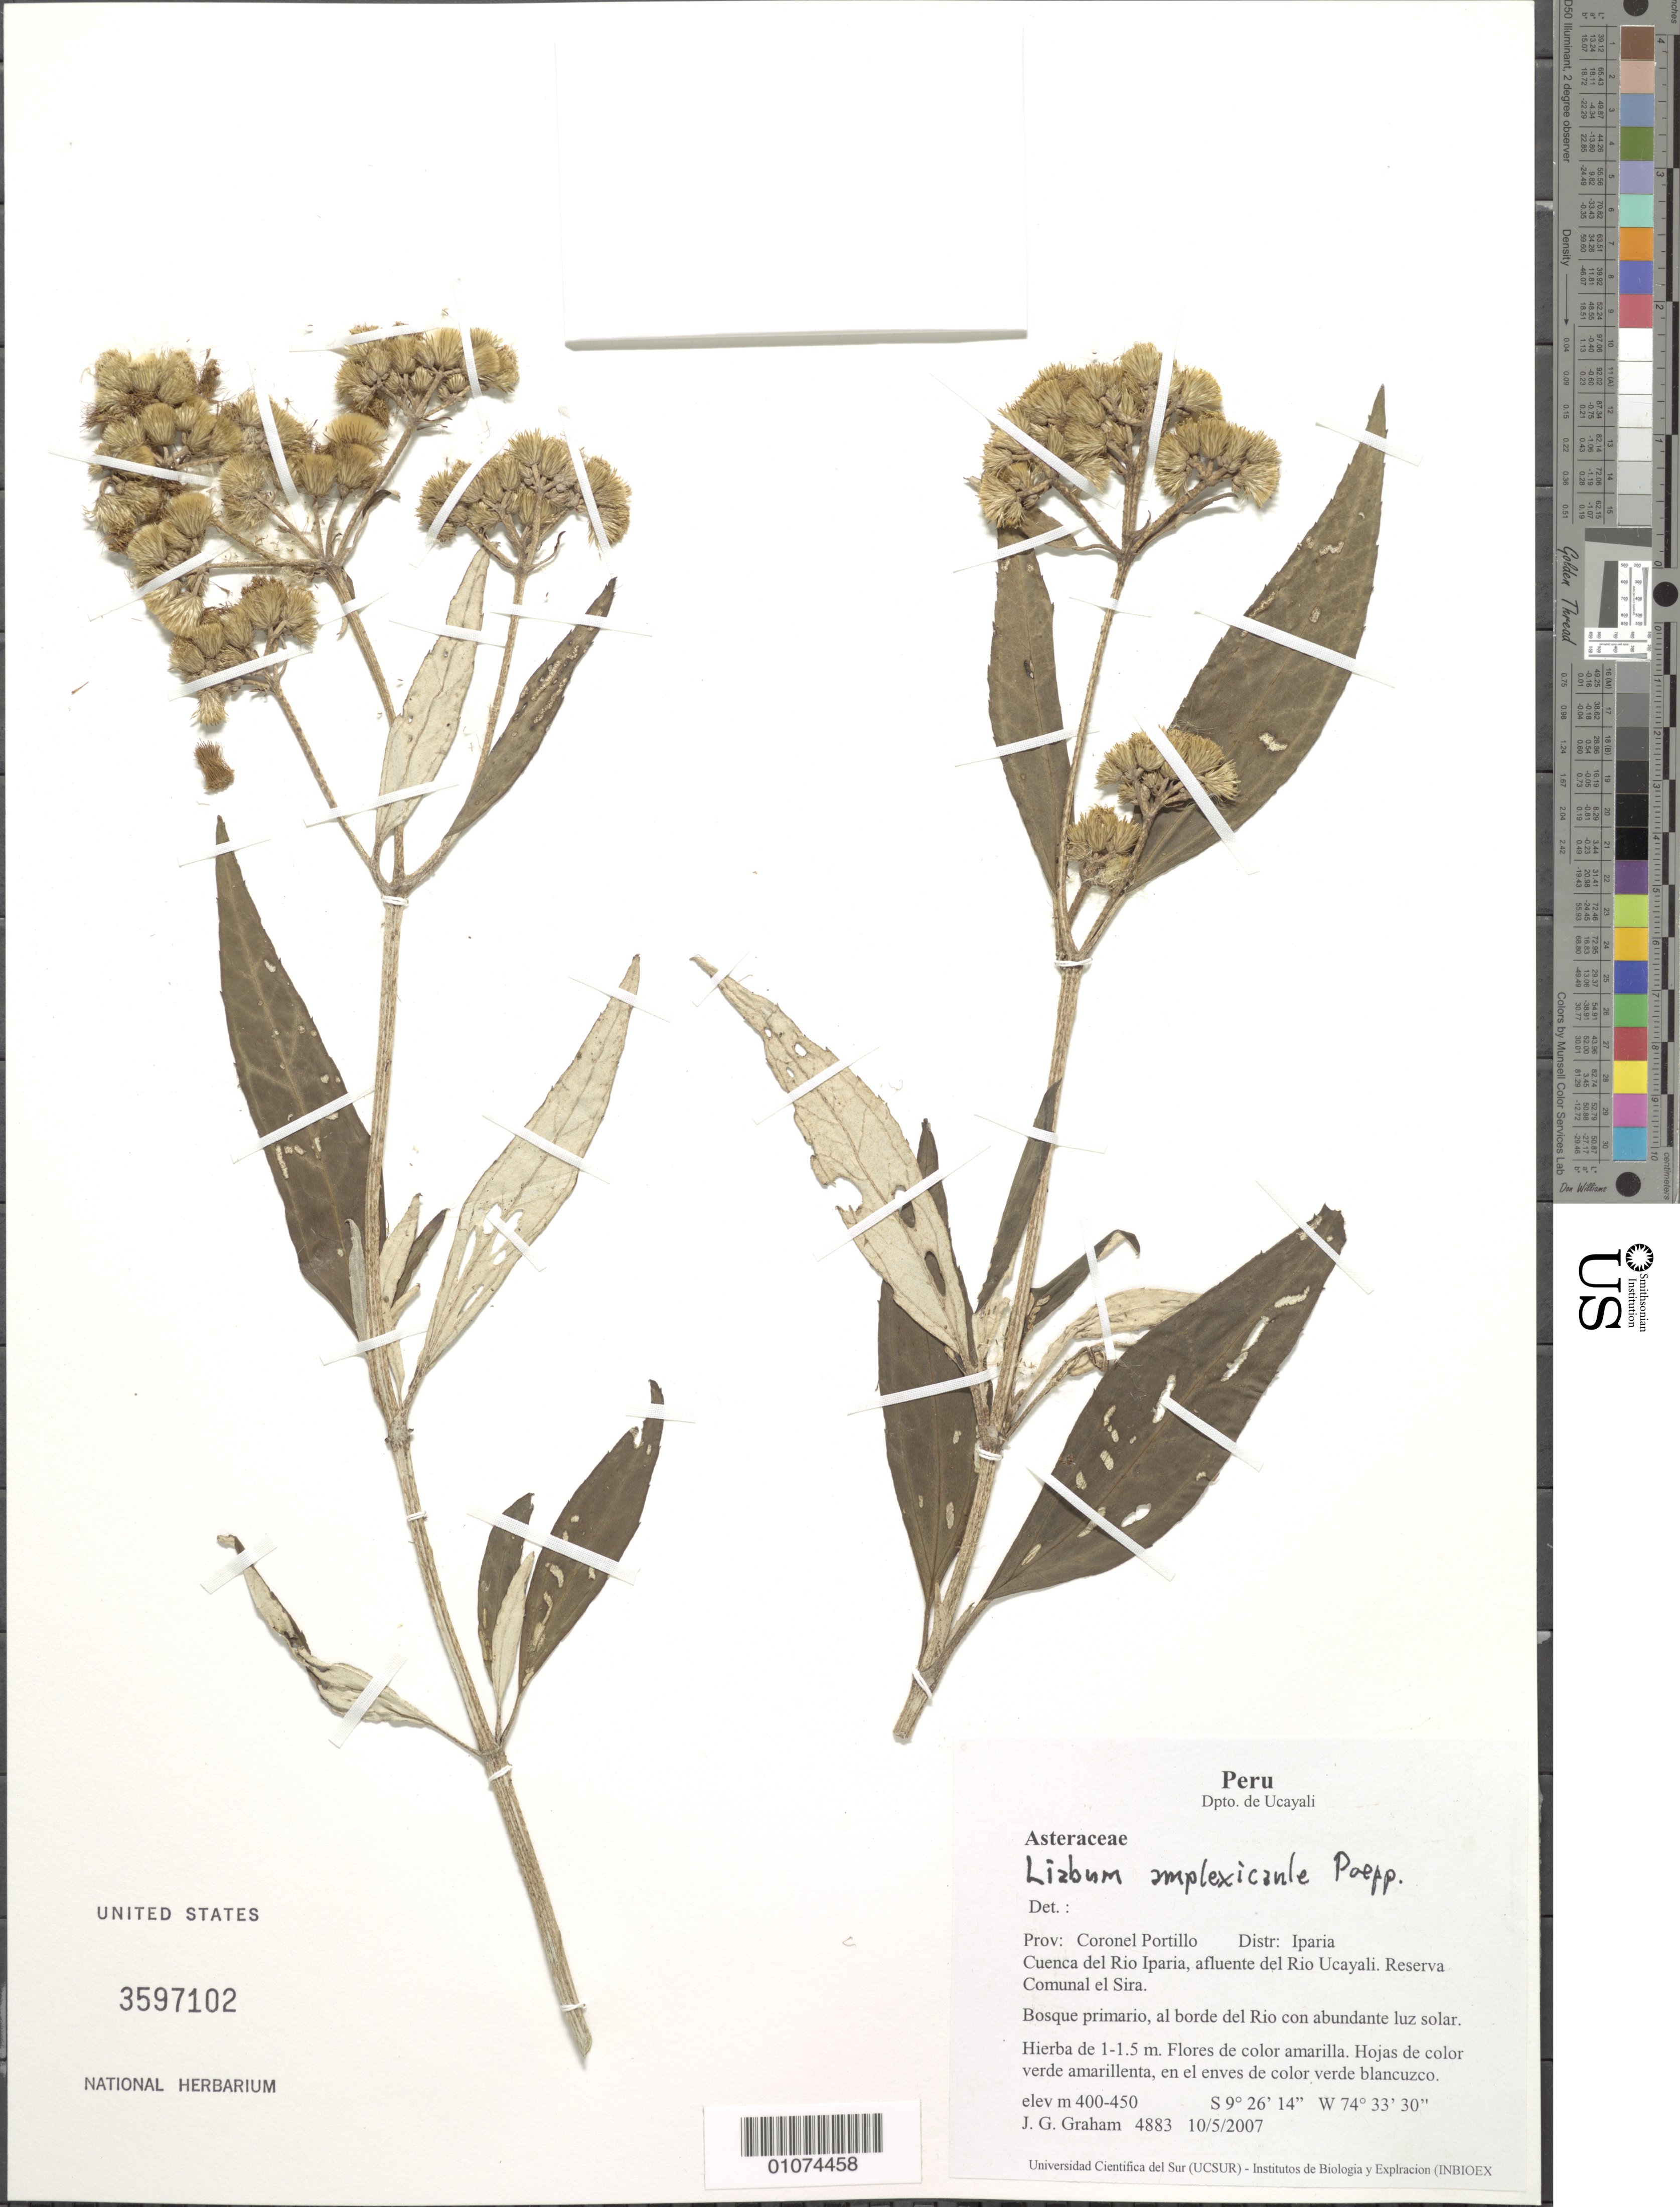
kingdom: Plantae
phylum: Tracheophyta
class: Magnoliopsida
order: Asterales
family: Asteraceae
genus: Liabum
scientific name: Liabum amplexicaule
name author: Poepp. & Endl.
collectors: J. Graham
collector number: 4883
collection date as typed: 10 May 2007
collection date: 2007-05-10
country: Peru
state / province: Ucayali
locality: Prov. Coronel Portillo, Distr. Iparia. Cuenca del Rio Iparai, afluente del Rio Ucayali. Reserva Comunal el Sira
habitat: Bosque primario, al borde del Rio con abundante luz solar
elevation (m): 400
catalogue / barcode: US 3597102